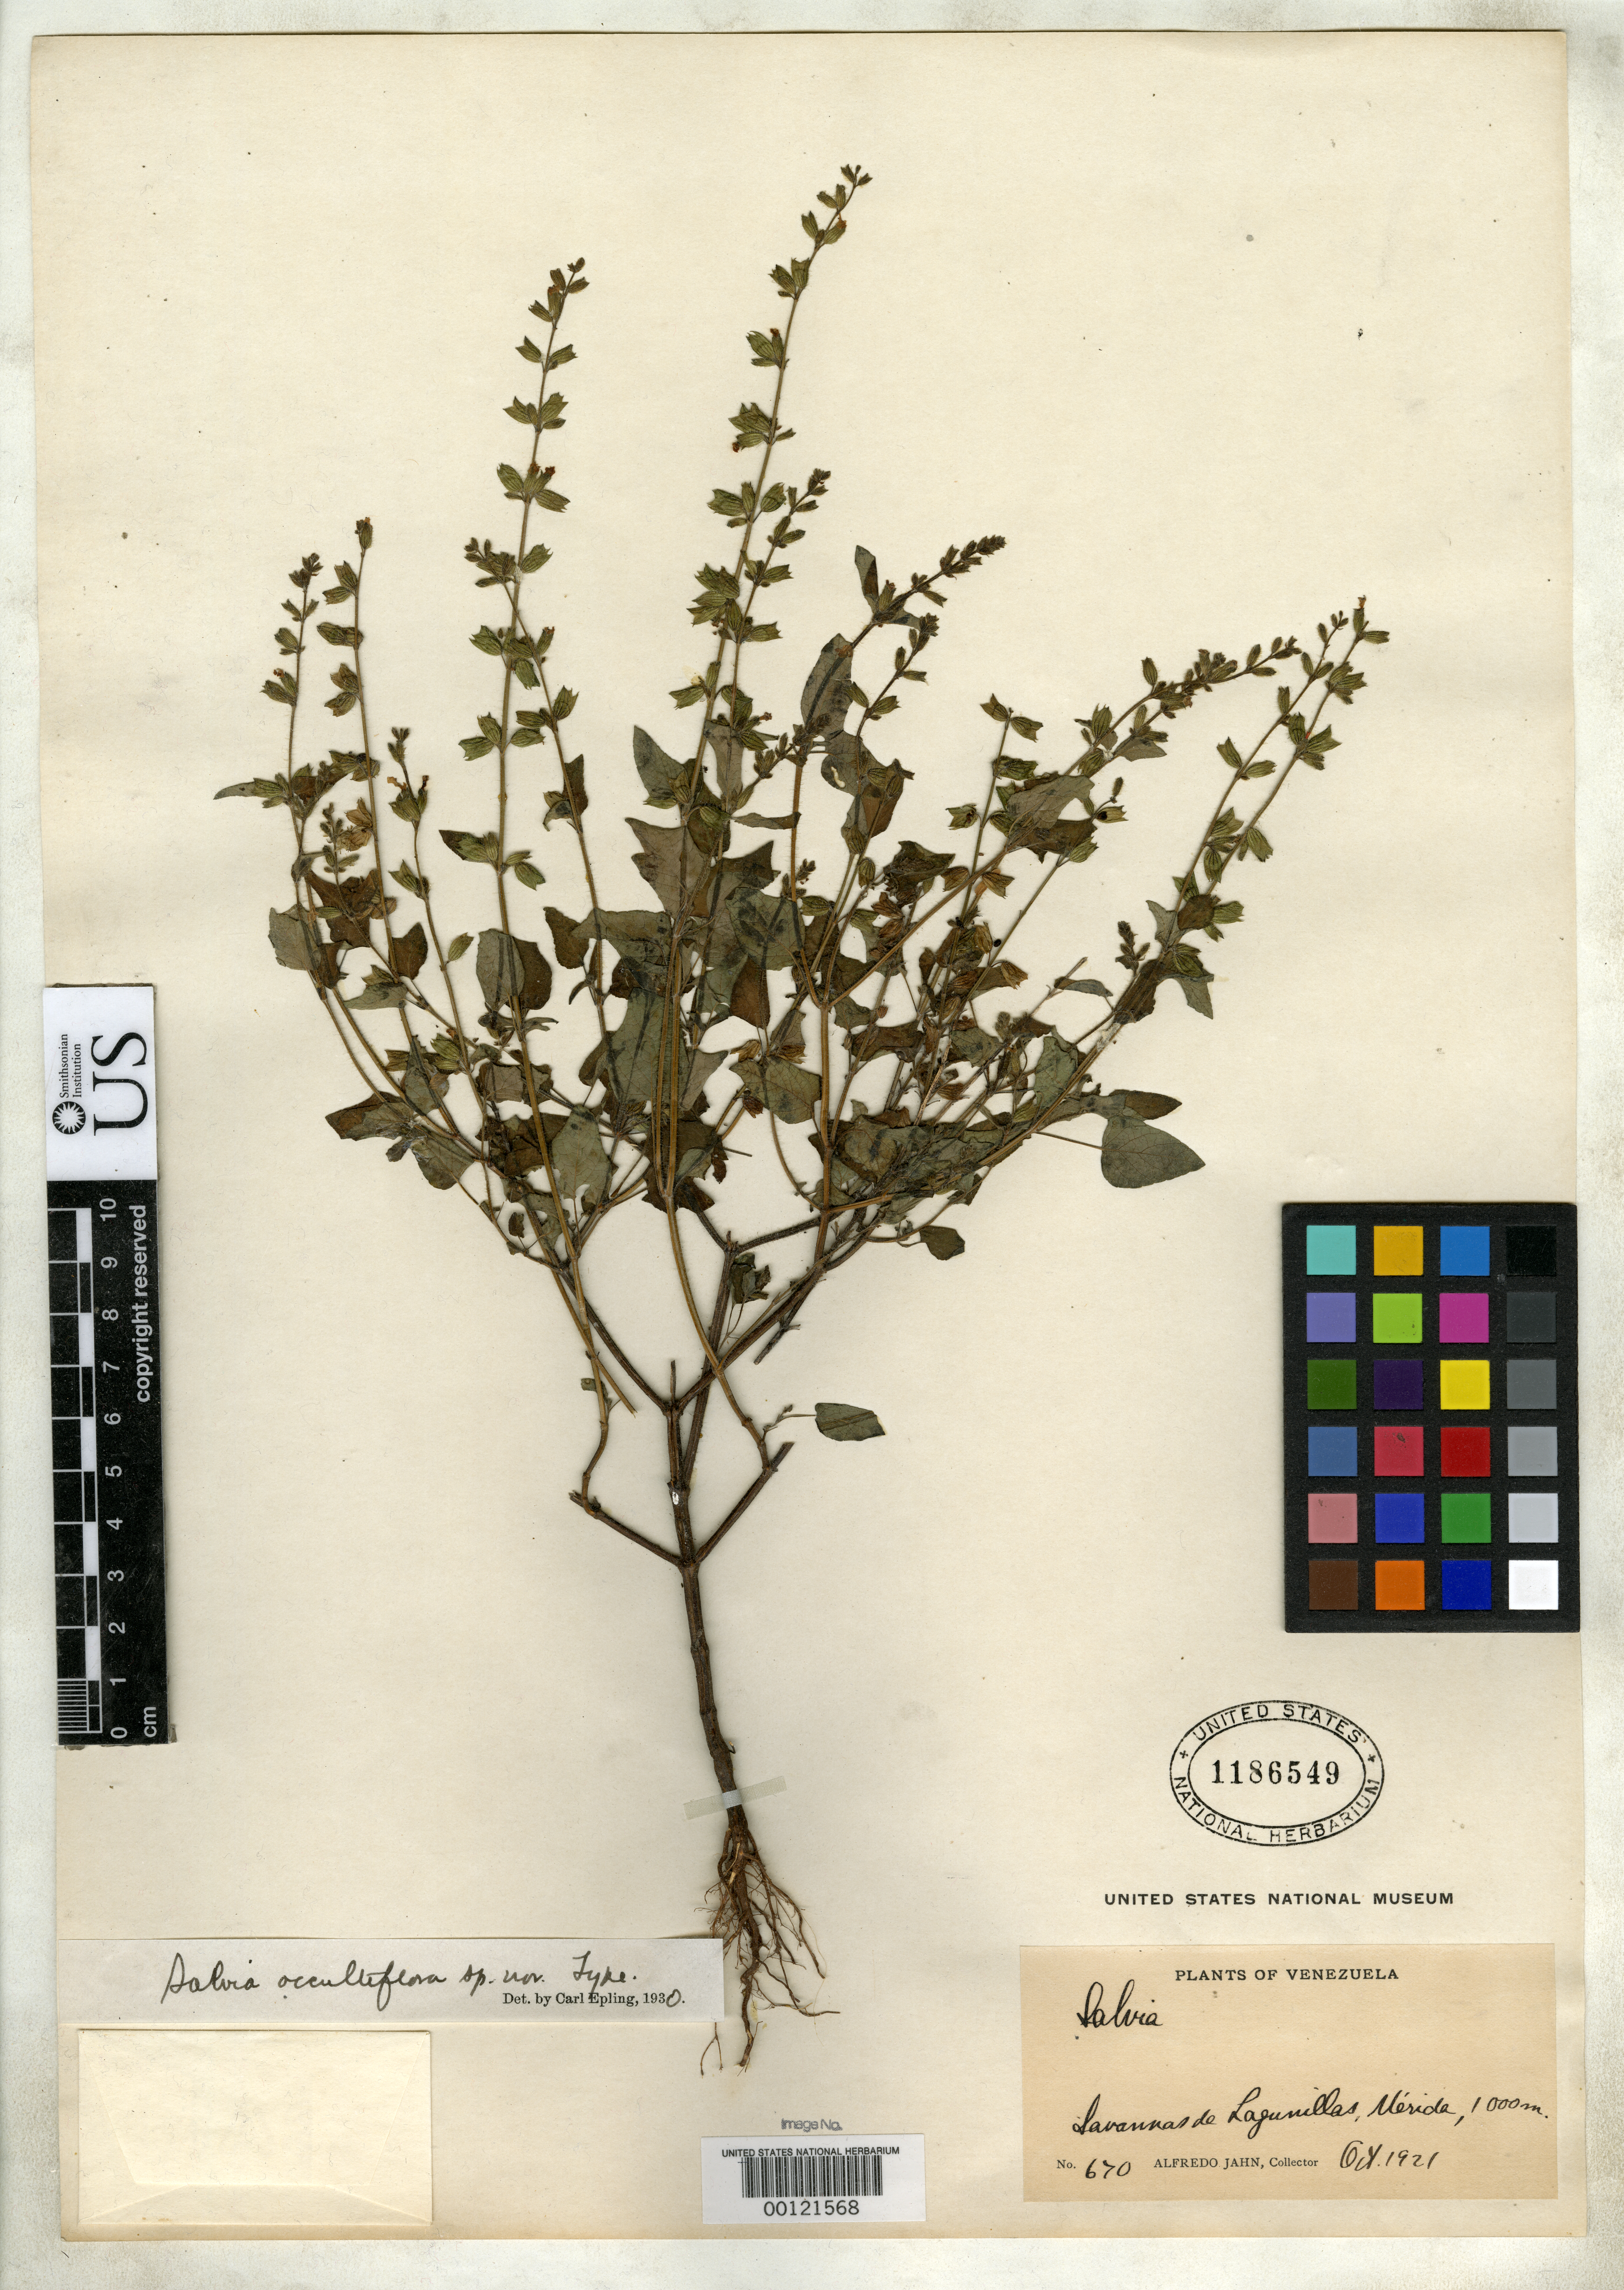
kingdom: Plantae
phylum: Tracheophyta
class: Magnoliopsida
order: Lamiales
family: Lamiaceae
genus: Salvia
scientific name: Salvia occultiflora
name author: Epling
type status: Holotype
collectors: A. Jahn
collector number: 670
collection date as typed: Dec 1921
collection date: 1921-12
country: Venezuela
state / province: Mérida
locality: Savannas de Lagunillas.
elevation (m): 1000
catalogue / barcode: US 1186549